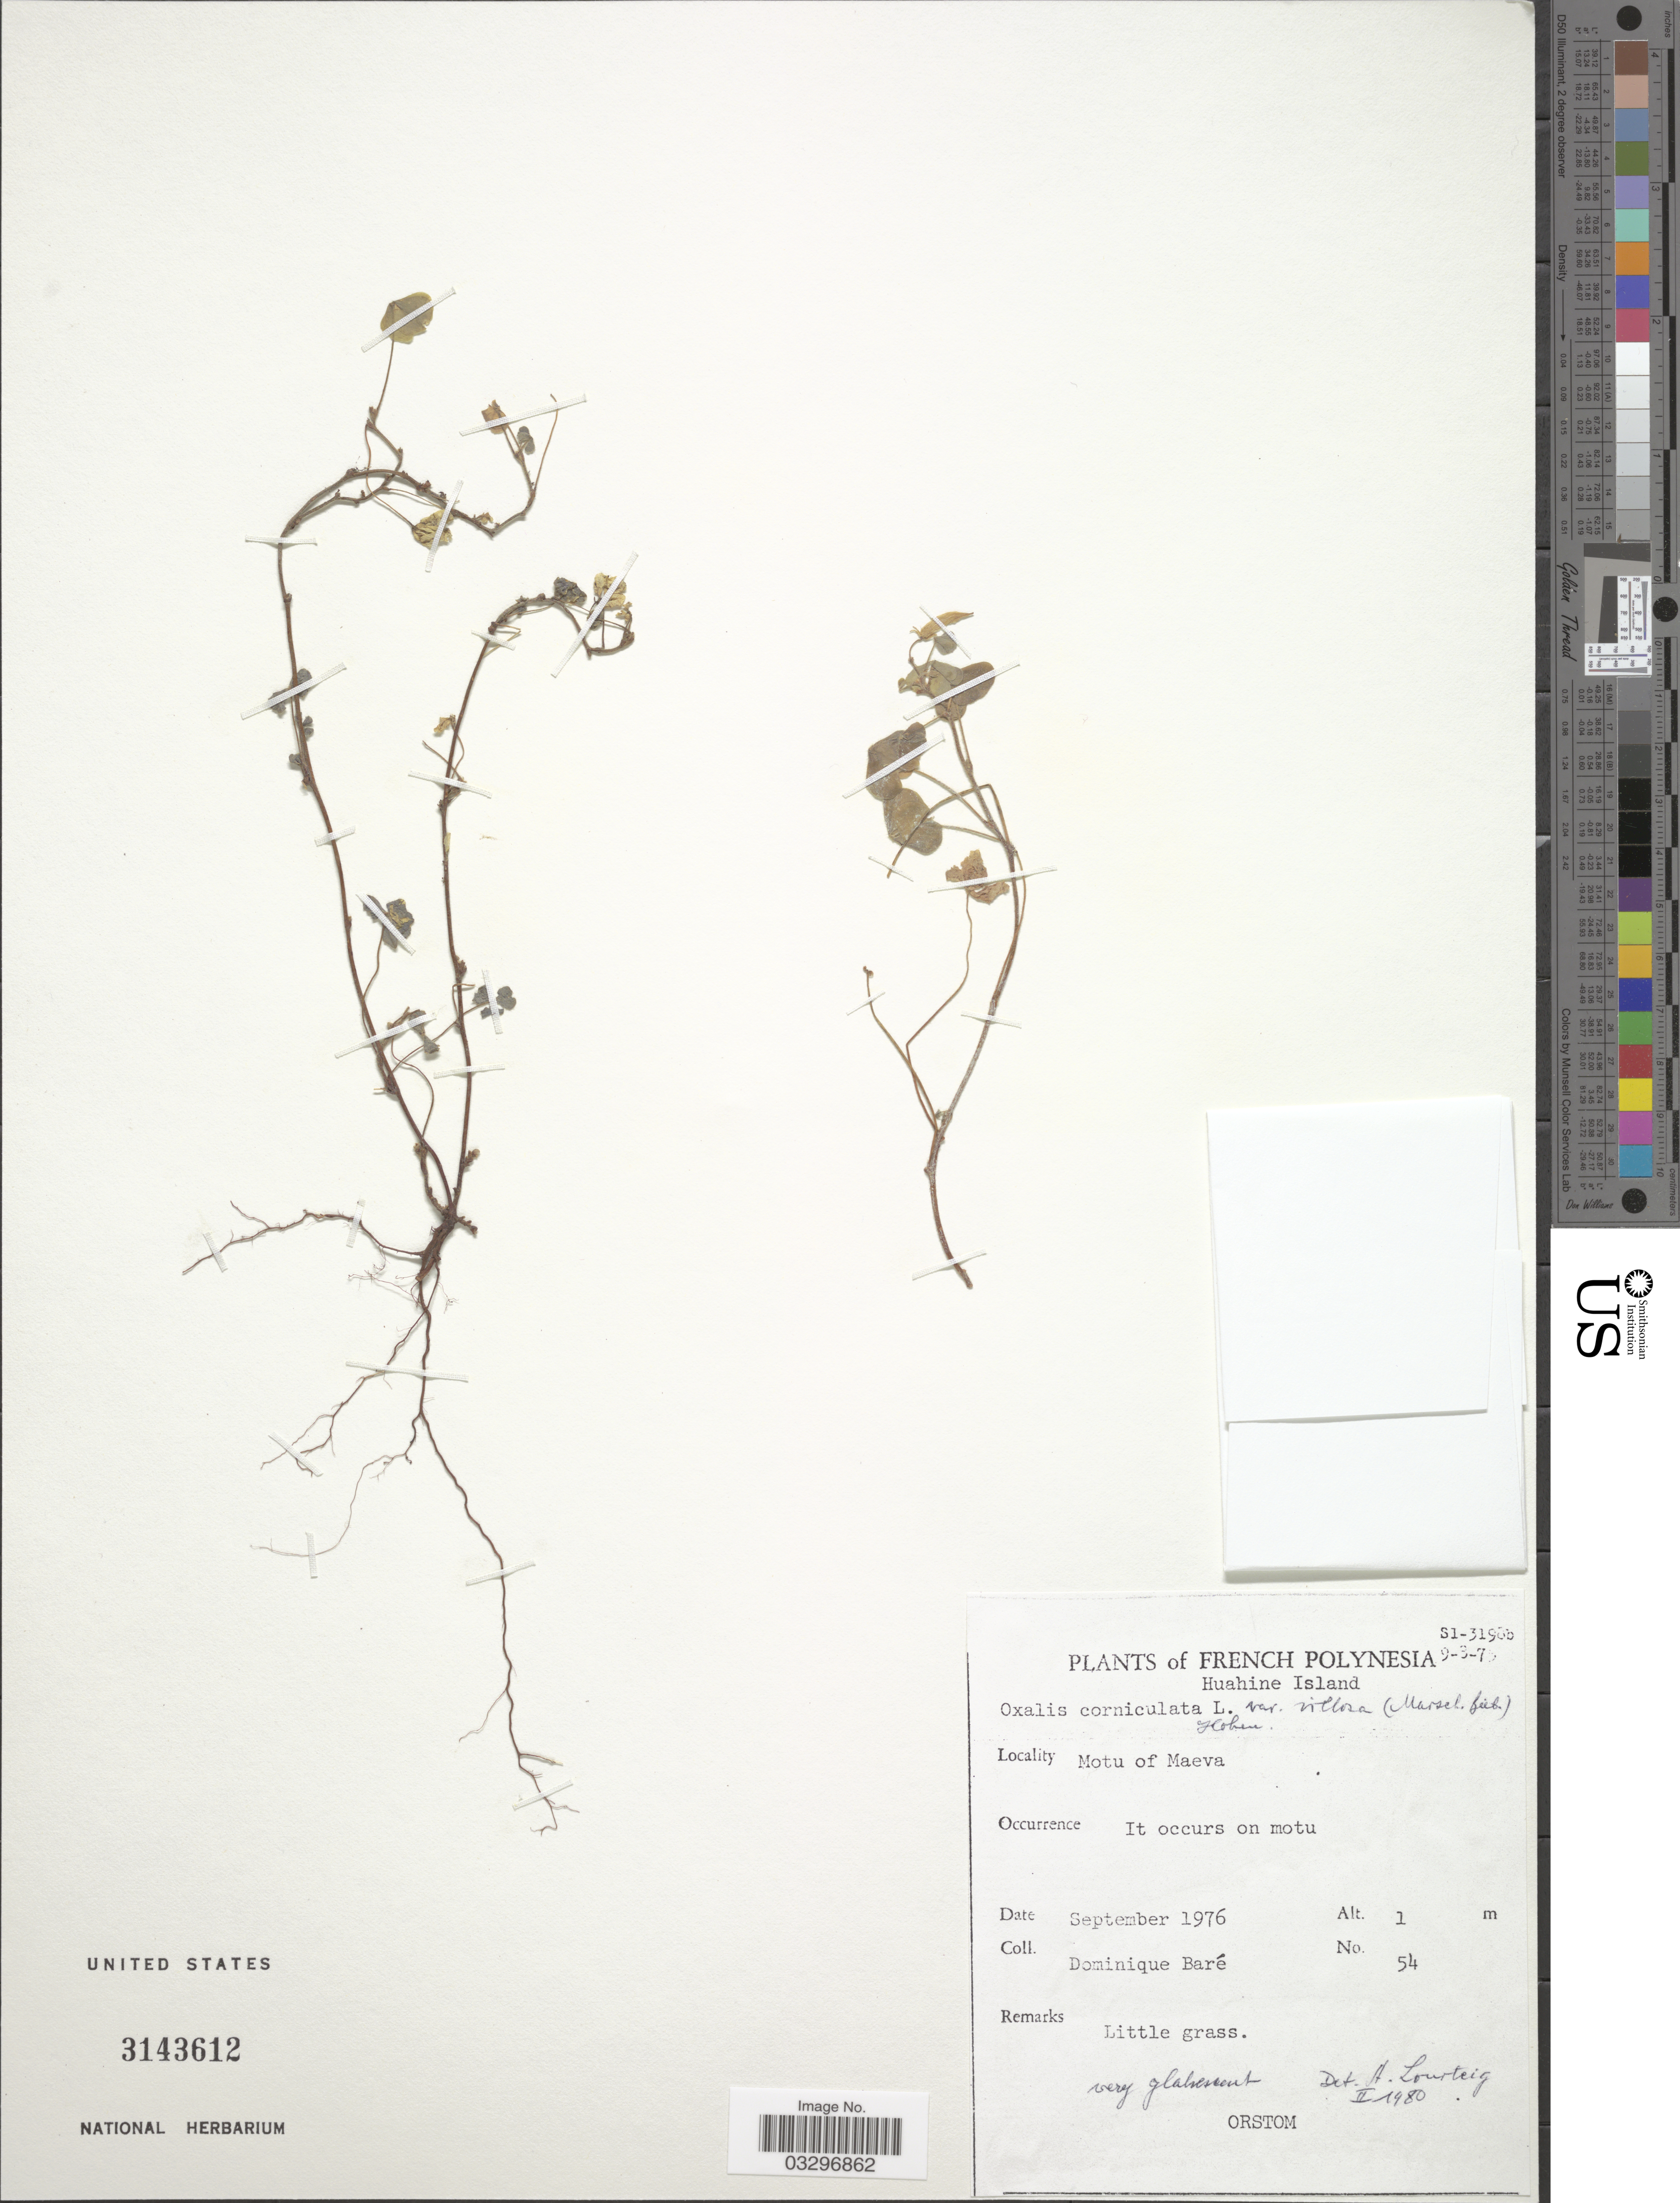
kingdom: Plantae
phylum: Tracheophyta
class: Magnoliopsida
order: Oxalidales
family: Oxalidaceae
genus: Oxalis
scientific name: Oxalis corniculata var. villosa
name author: (M. Bieb.) Hohen.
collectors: D. Baré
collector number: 54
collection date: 1976-09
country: French Polynesia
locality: Huahine Island. Motu of Maeva.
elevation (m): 1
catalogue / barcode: US 3143612